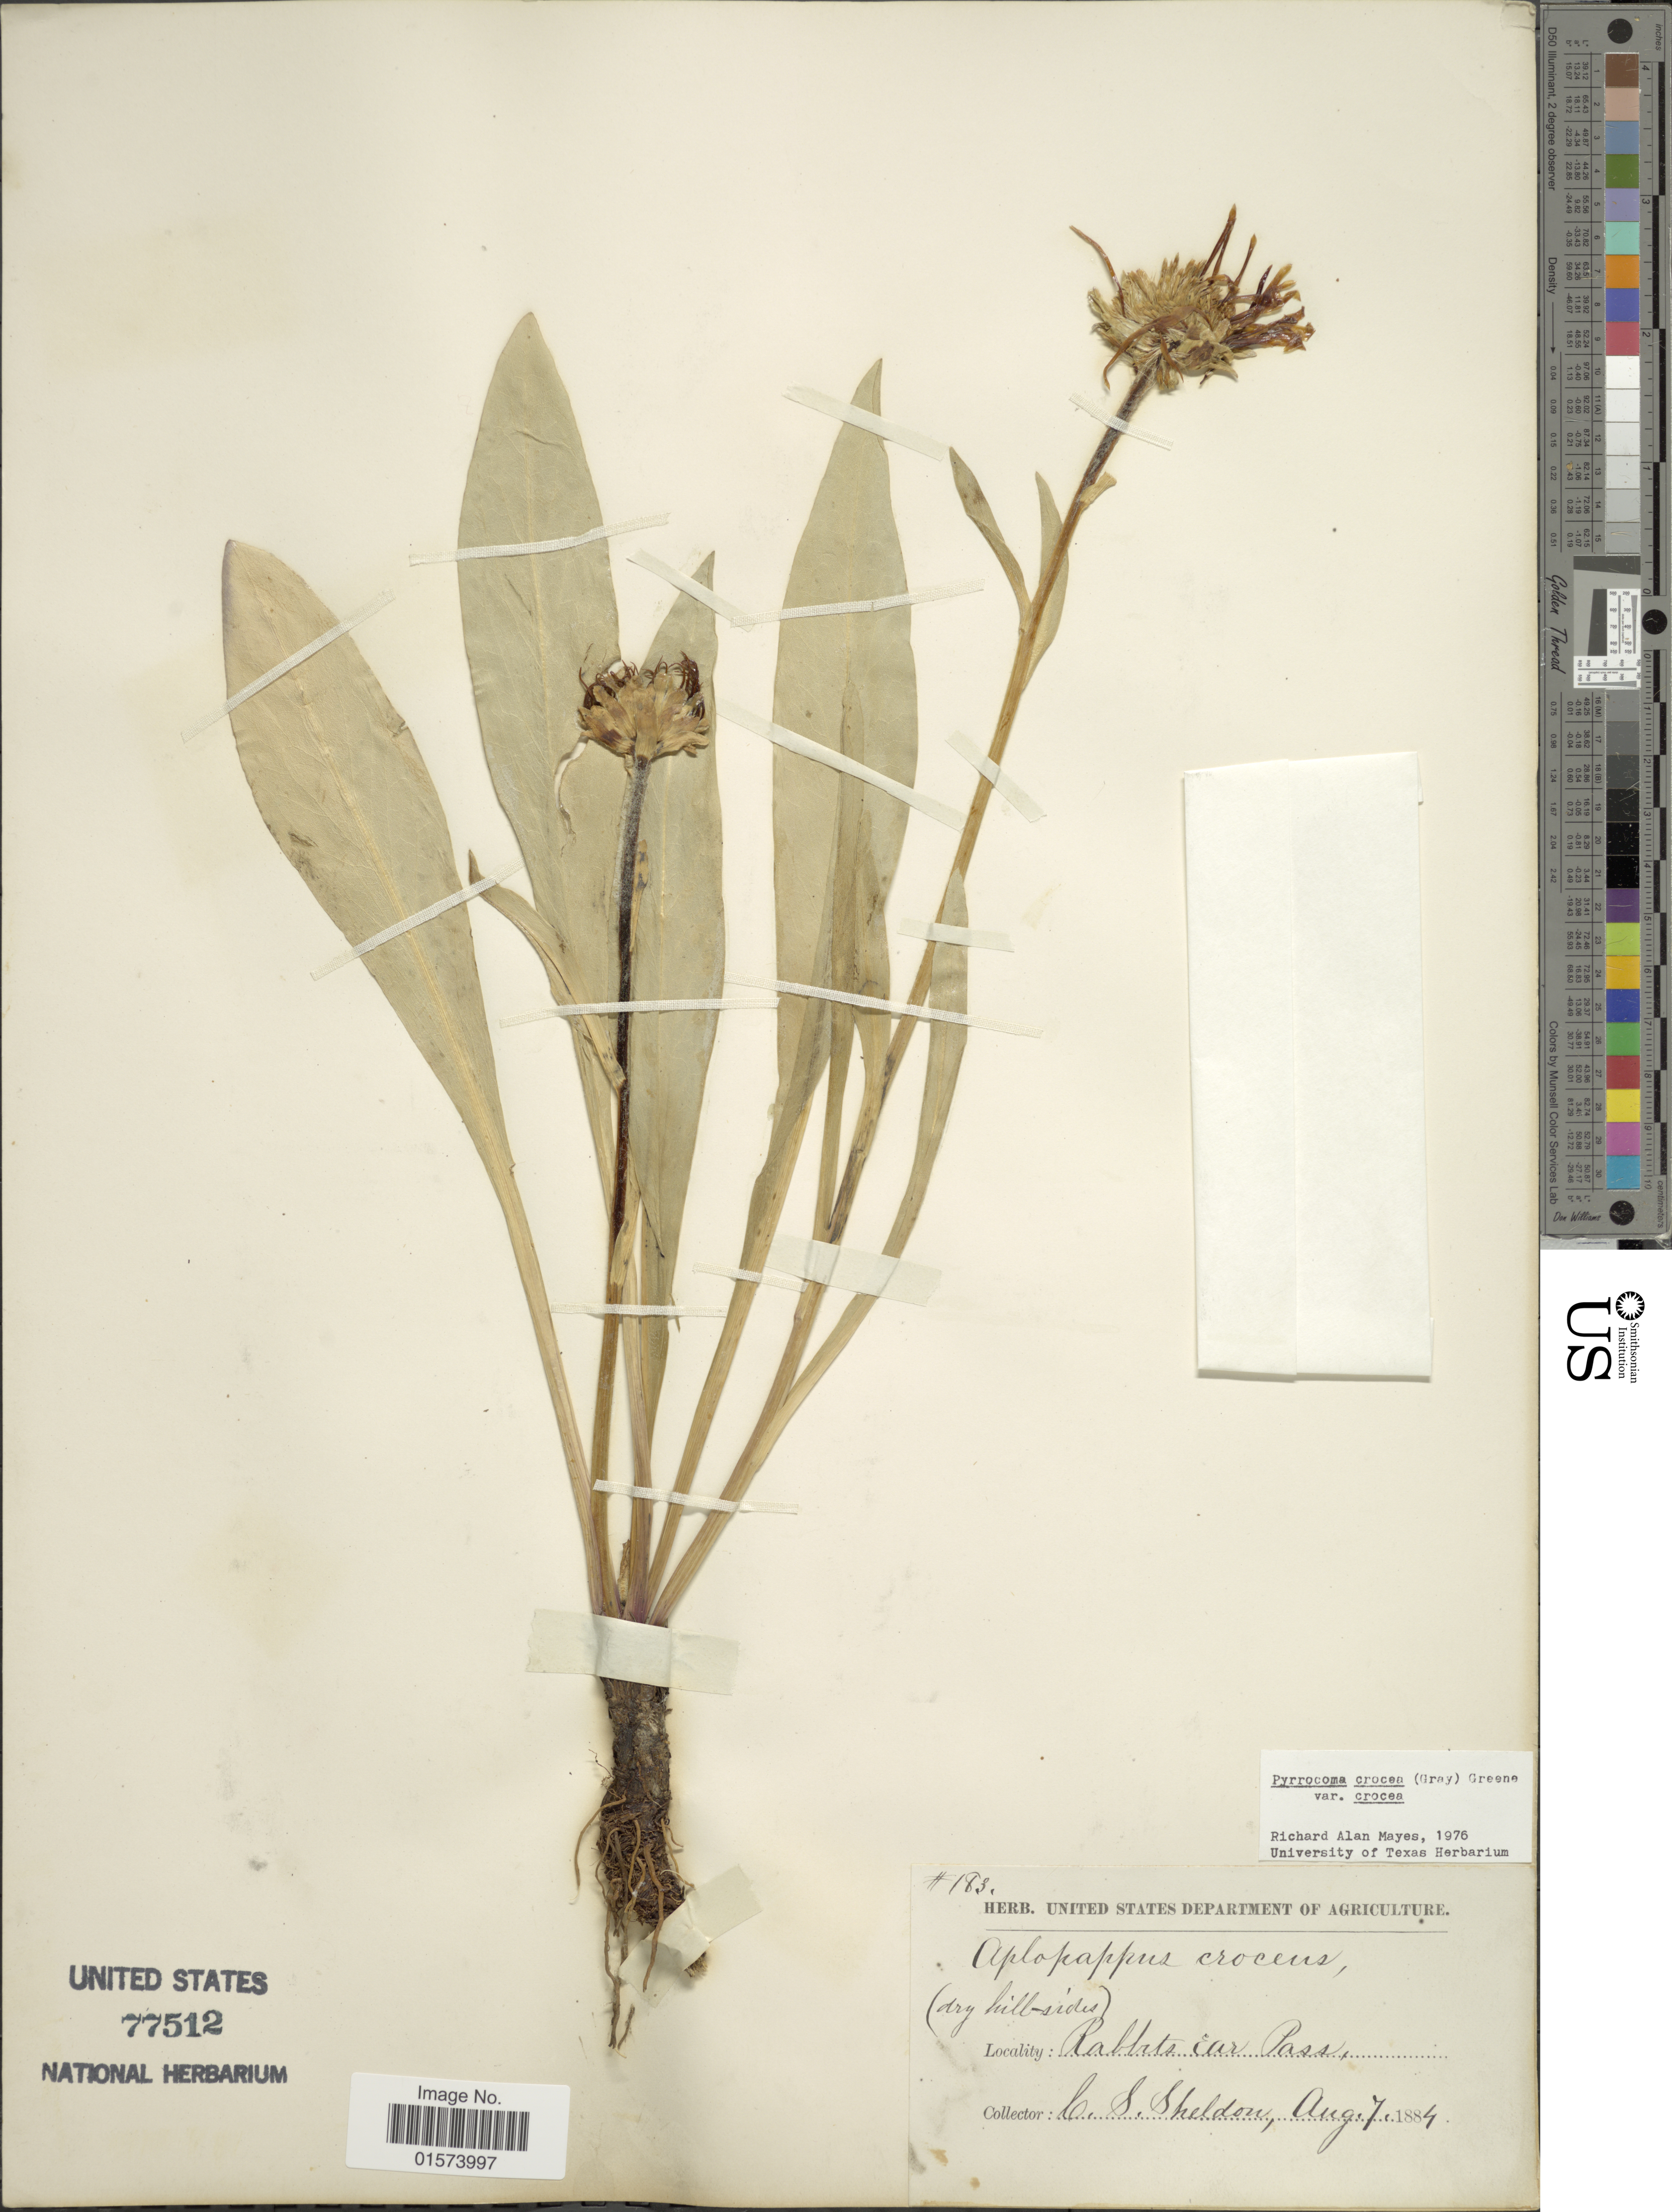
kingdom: Plantae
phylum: Tracheophyta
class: Magnoliopsida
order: Asterales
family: Asteraceae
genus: Pyrrocoma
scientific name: Pyrrocoma crocea var. crocea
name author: (A. Gray) Greene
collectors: C. S. Sheldon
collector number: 183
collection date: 1884-08-07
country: United States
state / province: Colorado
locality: (dry hill-sides), Rabbits ear Pass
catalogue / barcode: US 77512